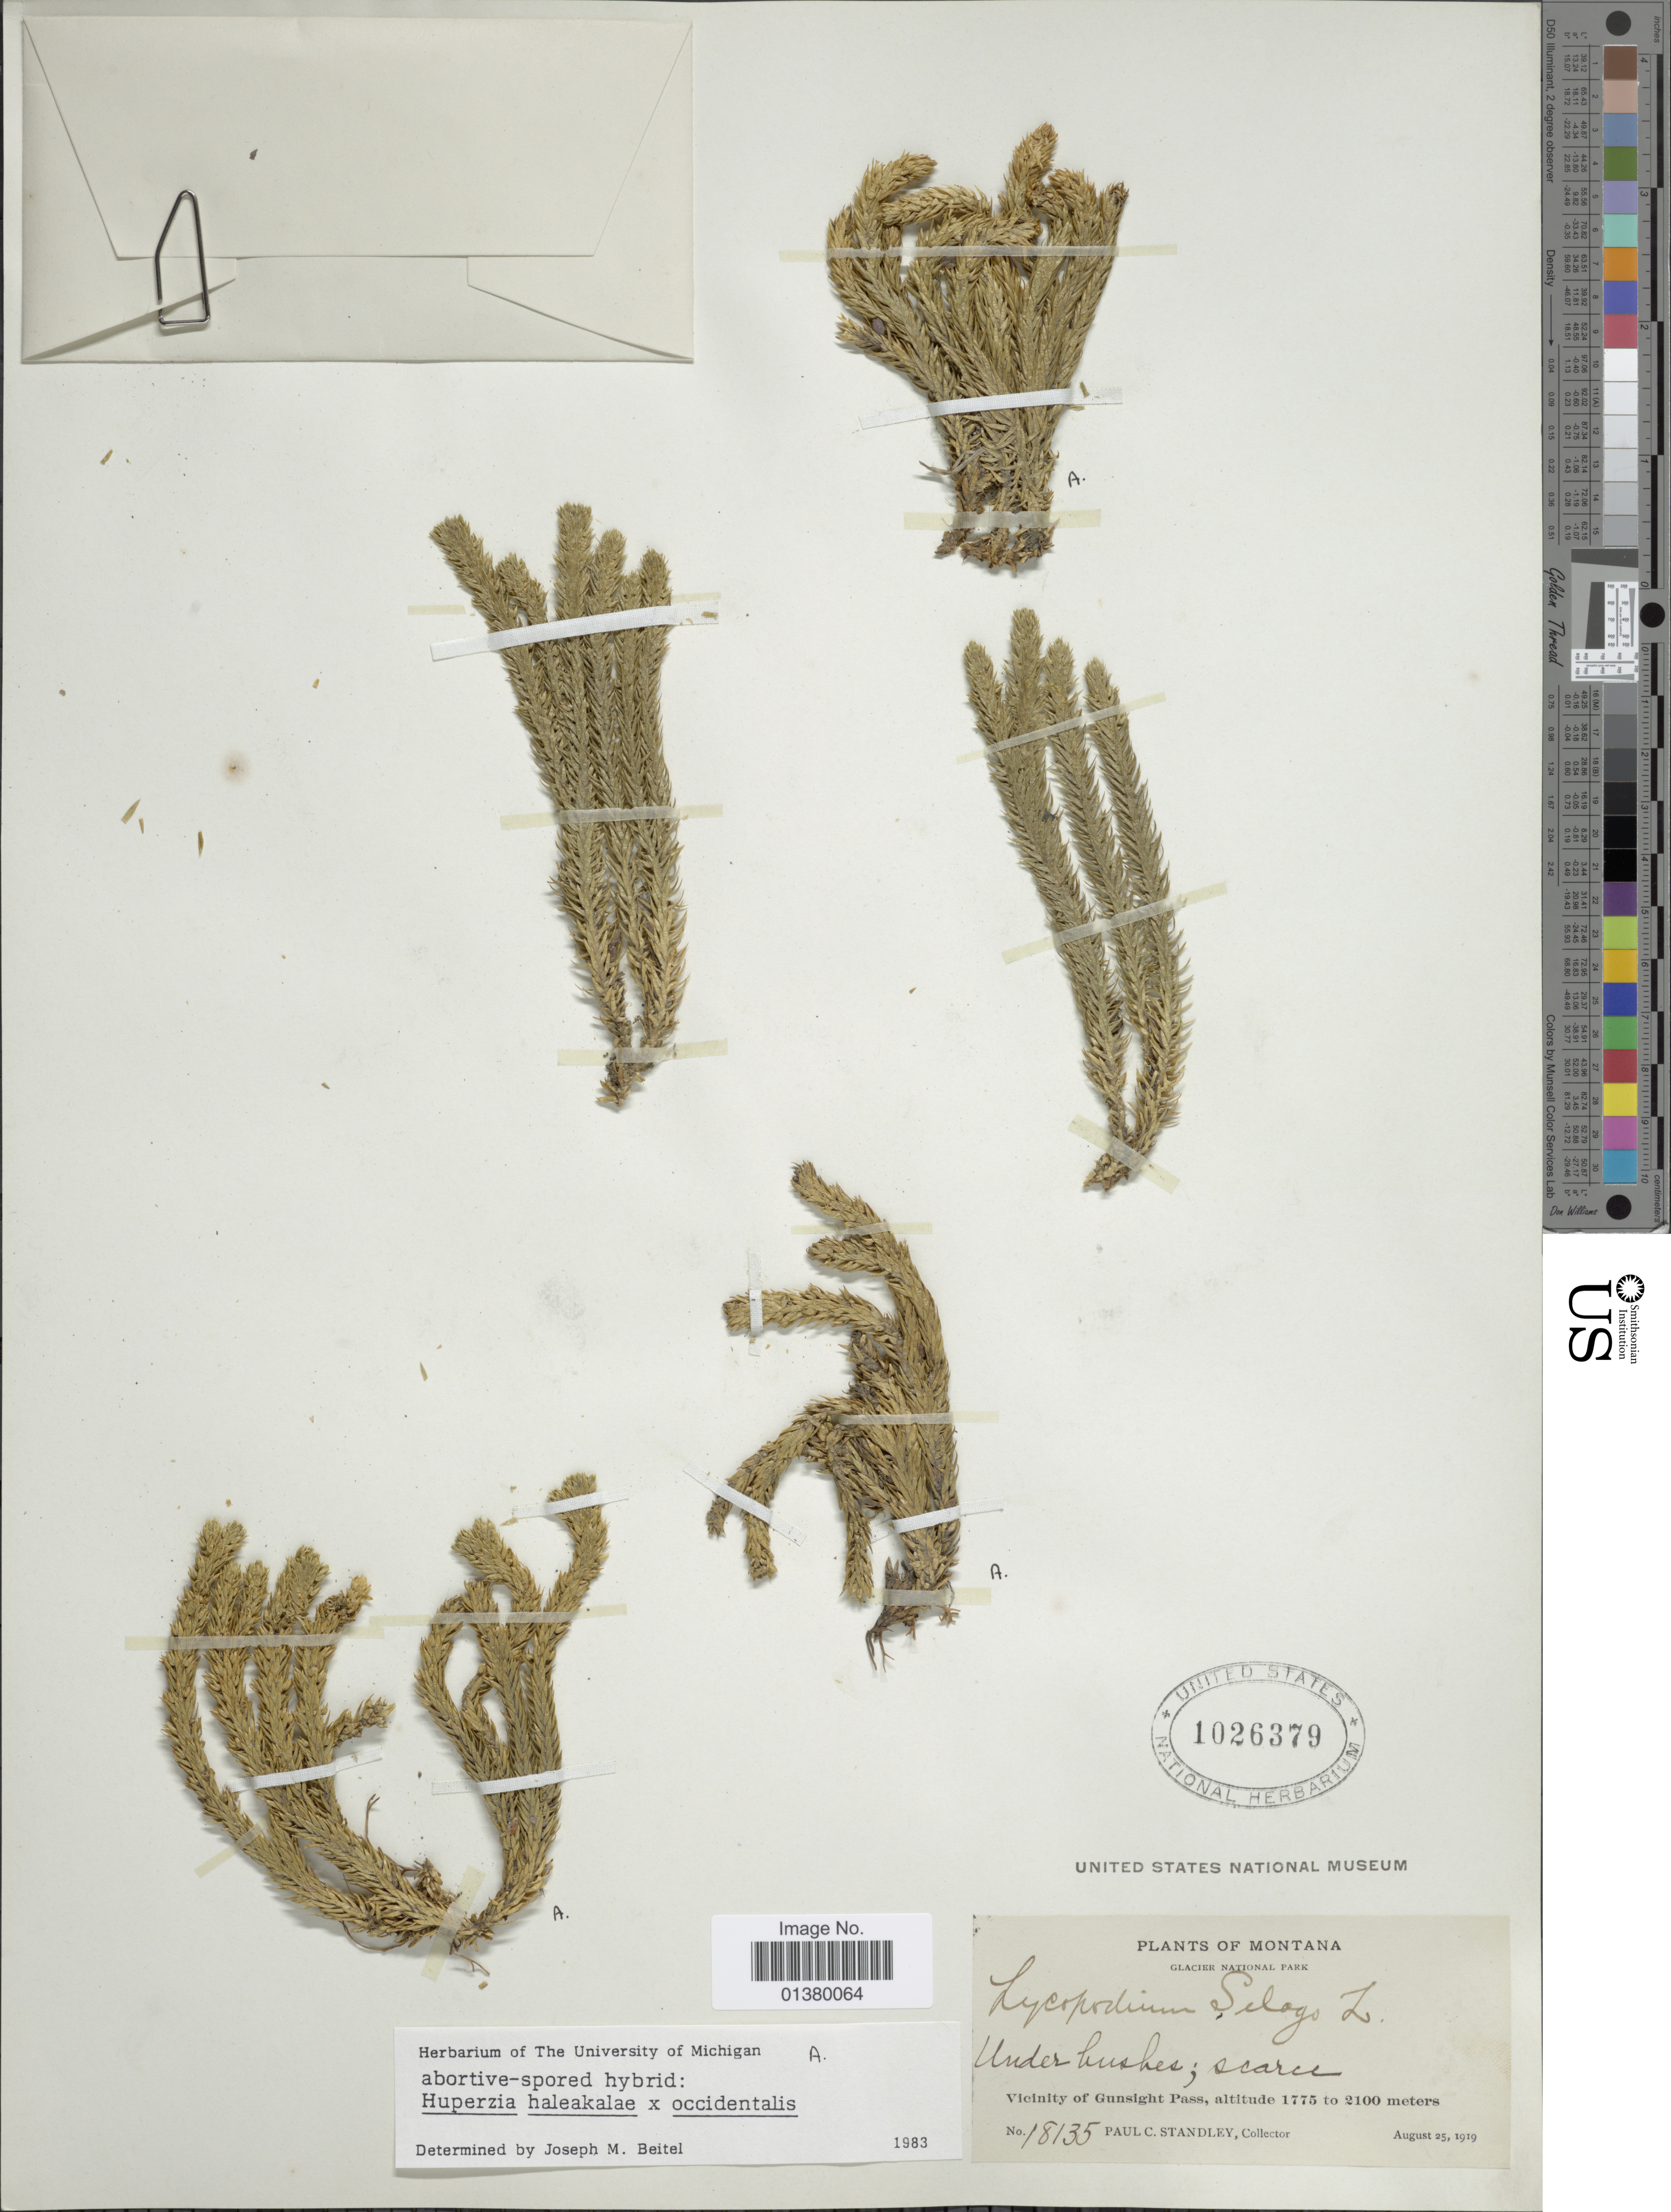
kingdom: Plantae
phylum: Tracheophyta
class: Lycopodiopsida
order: Lycopodiales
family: Lycopodiaceae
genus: Huperzia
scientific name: Huperzia haleakalae x H. occidentalis (Clute) Kartesz & Gandhi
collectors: P. C. Standley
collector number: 18135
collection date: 1919-08-25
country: United States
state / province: Montana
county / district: Glacier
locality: Glacier National Park, Vicinity of Gunsight Pass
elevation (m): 1775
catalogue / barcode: US 1026379